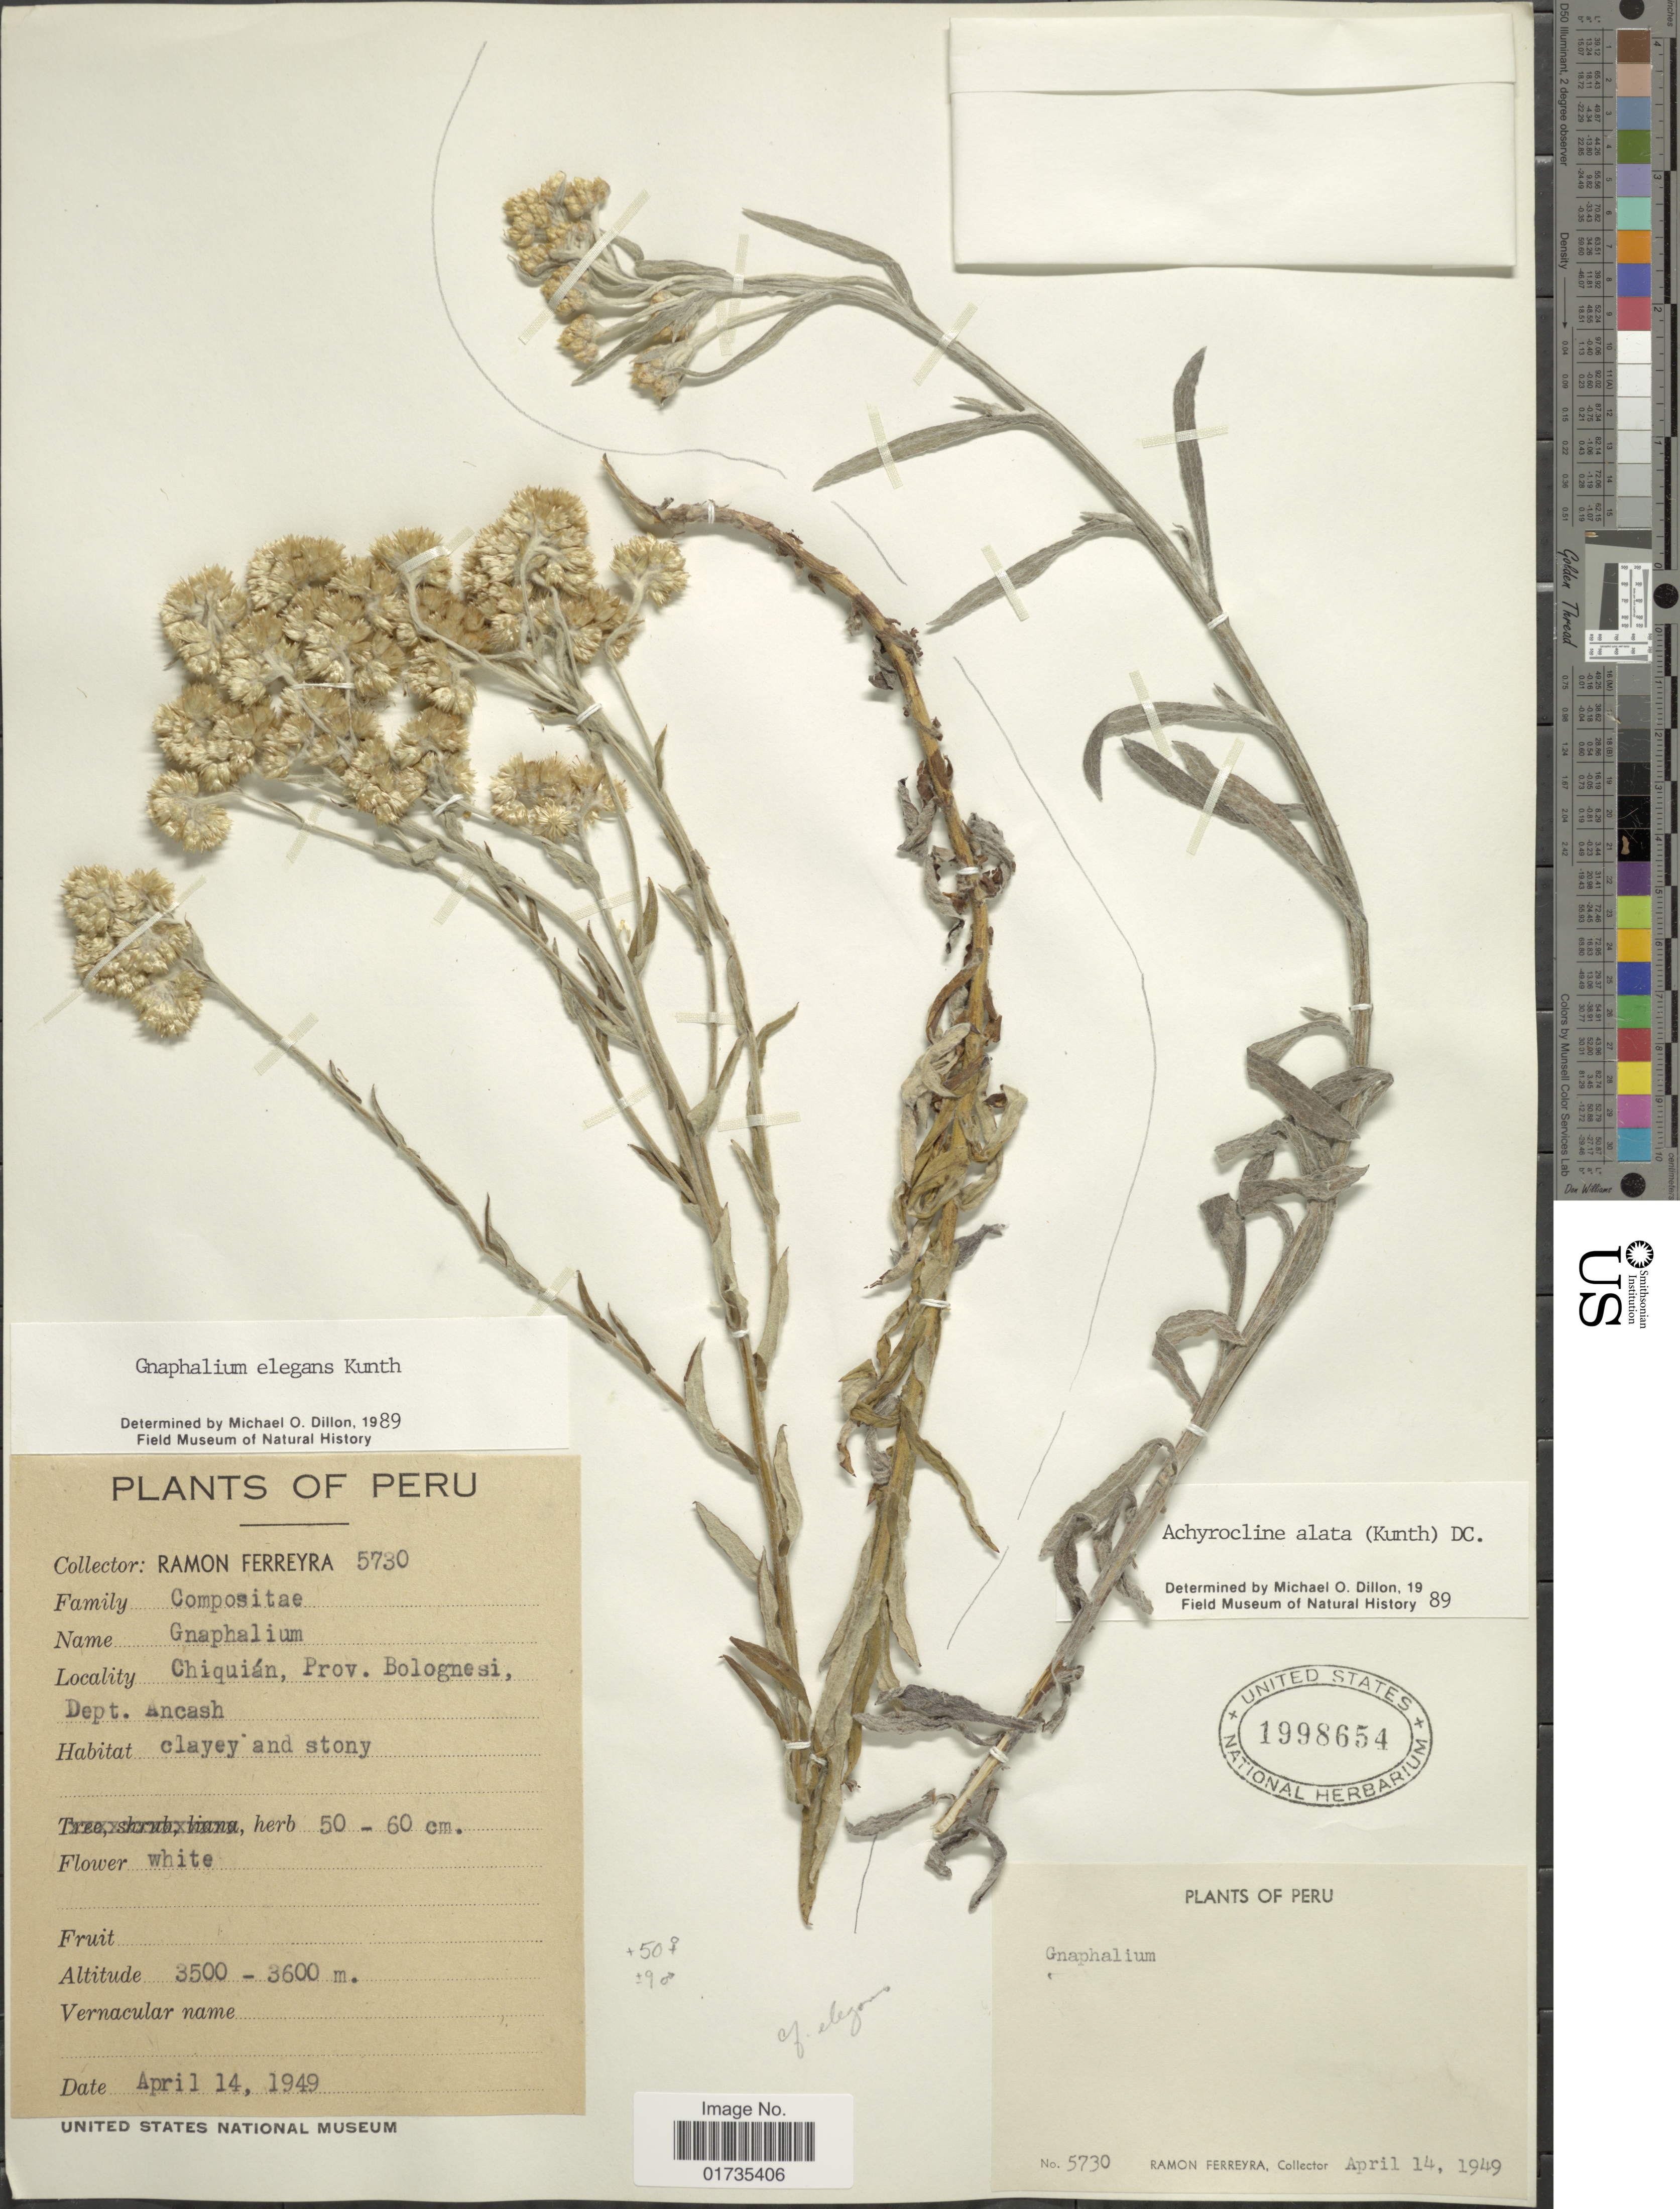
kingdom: Plantae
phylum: Tracheophyta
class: Magnoliopsida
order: Asterales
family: Asteraceae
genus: Achyrocline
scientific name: Achyrocline alata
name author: (Kunth) DC.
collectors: R. A. Ferreyra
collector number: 5730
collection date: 1949-04-24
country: Peru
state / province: Ancash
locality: Chiquian, Prov. Bolognesi, Dept. Ancash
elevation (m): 3500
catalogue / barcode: US 1998654